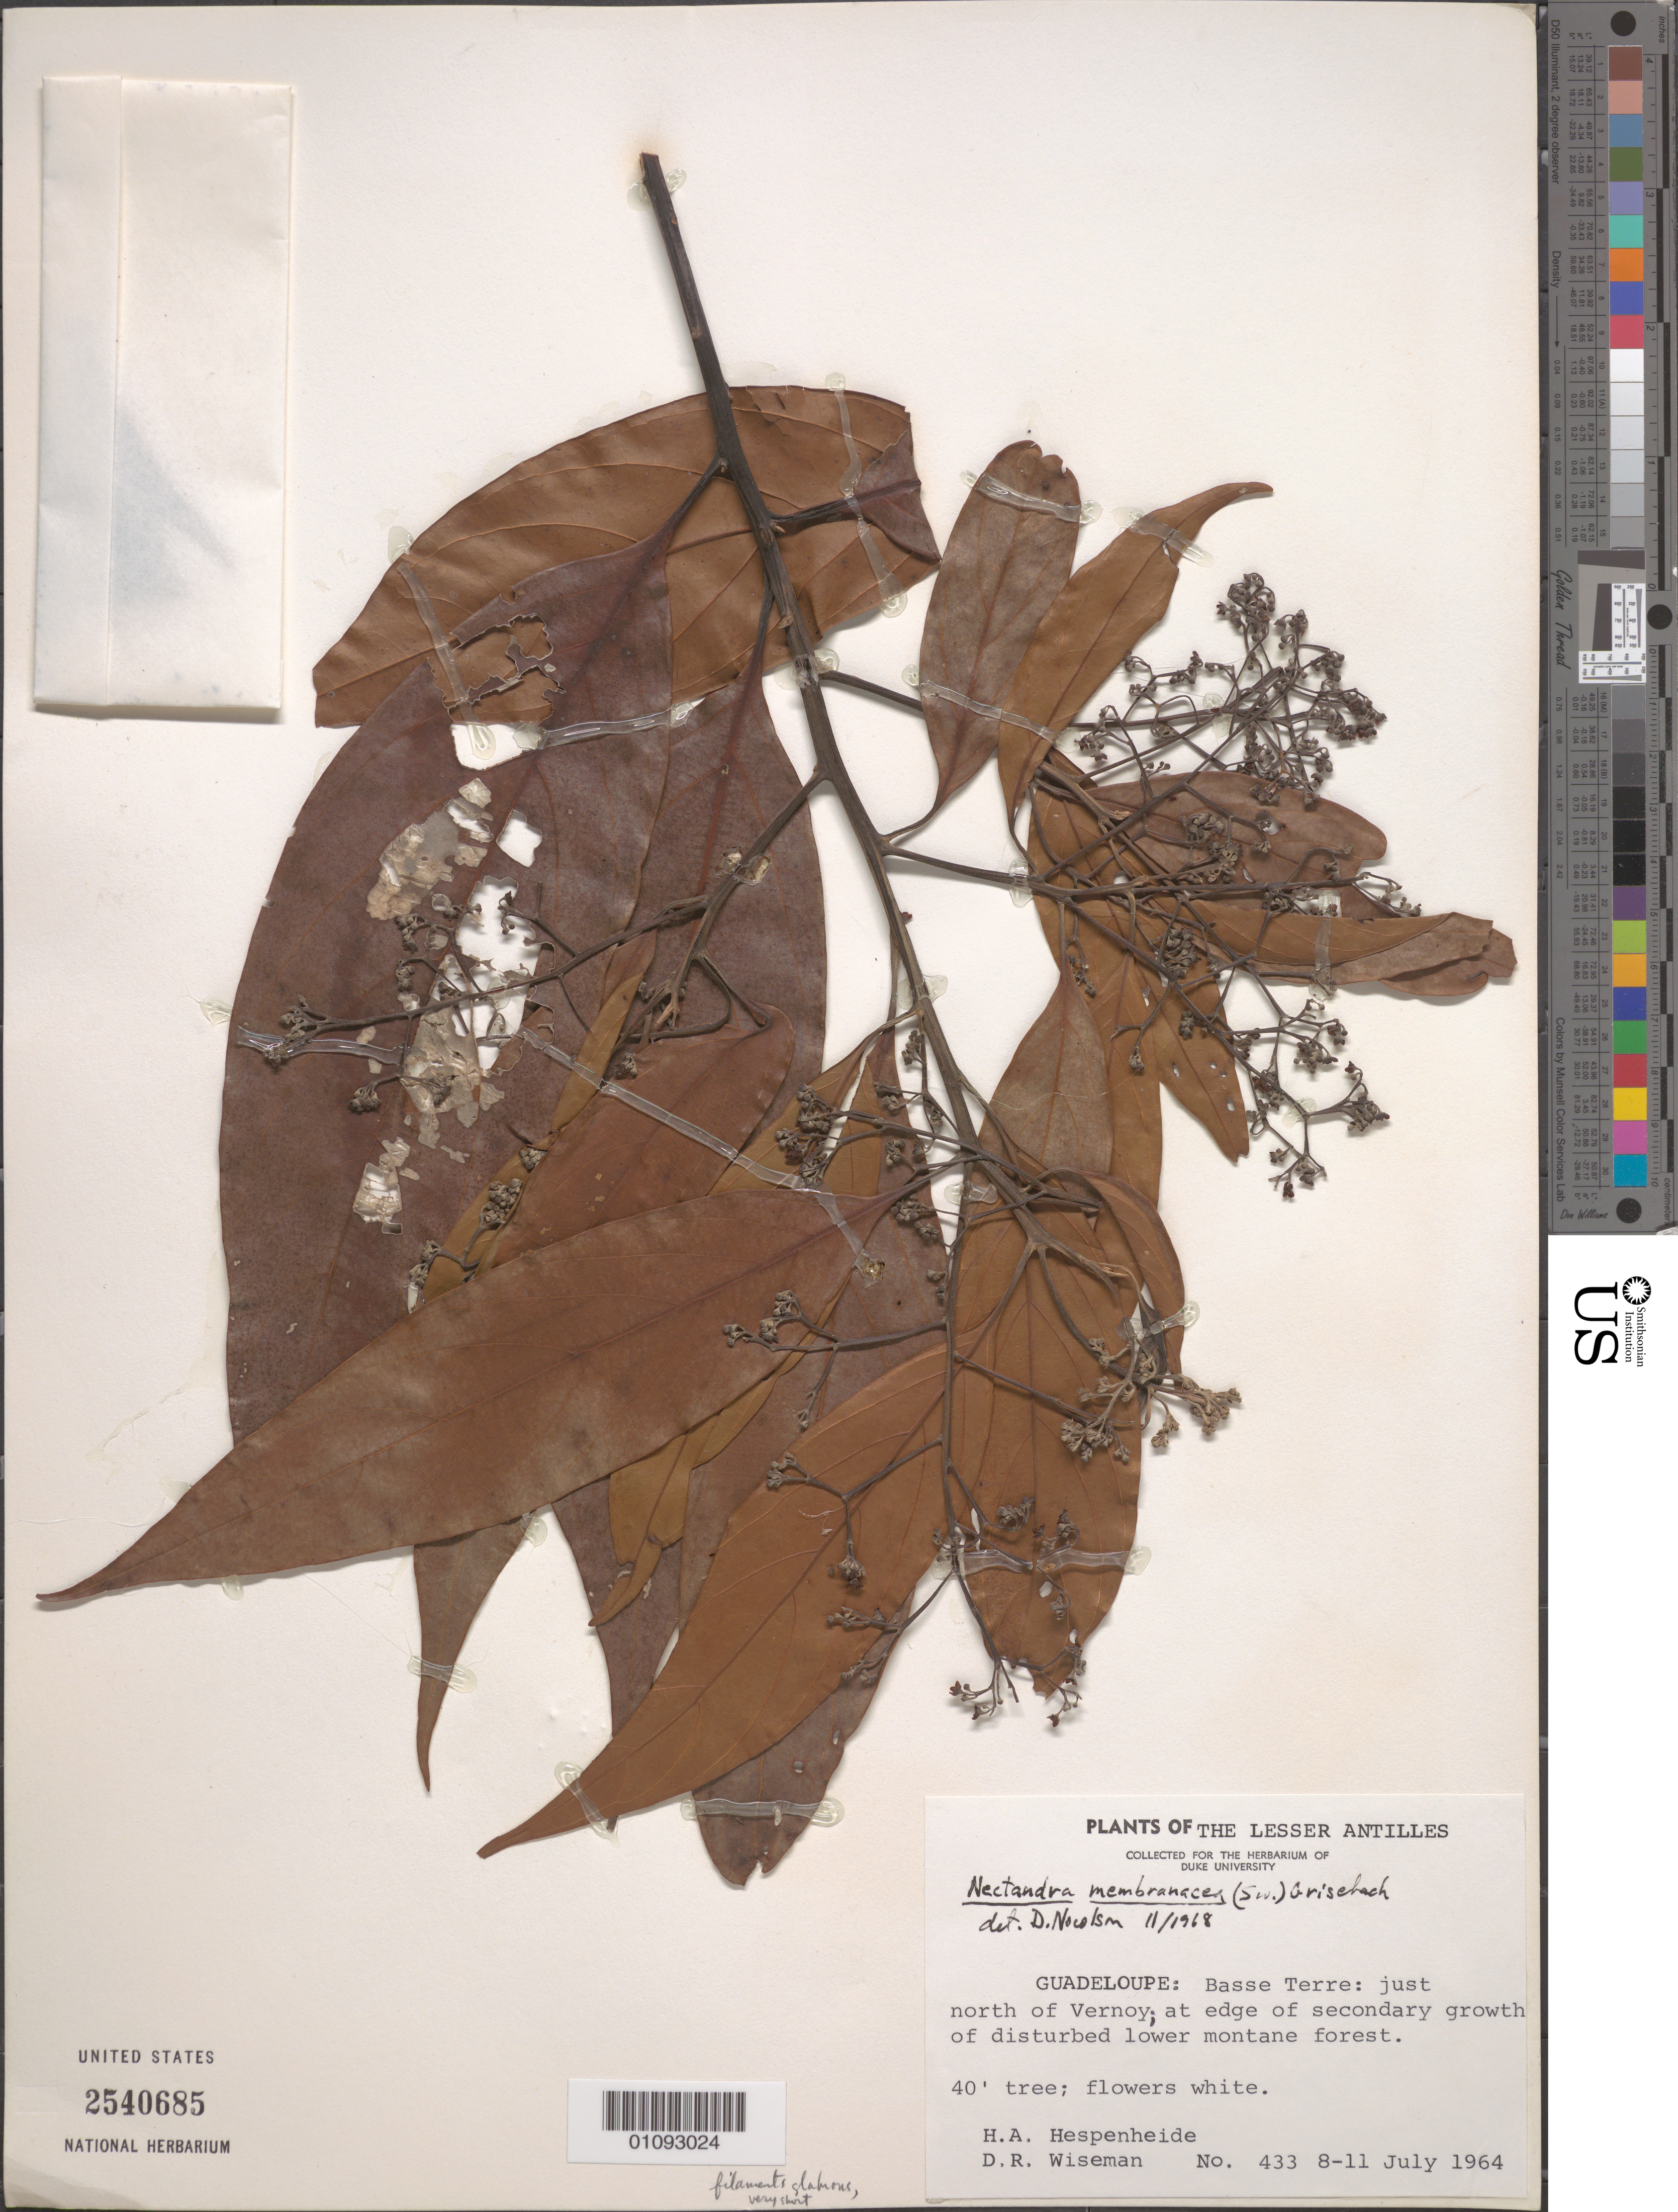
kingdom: Plantae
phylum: Tracheophyta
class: Magnoliopsida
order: Laurales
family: Lauraceae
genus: Nectandra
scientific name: Nectandra membranacea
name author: (Sw.) Griseb.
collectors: H. A. Hespenheide & D. R. Wiseman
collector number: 433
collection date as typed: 08 Jul 1964 to 11 Jul 1964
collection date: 1964-07-08/1964-07-11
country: Guadeloupe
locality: N of Vernoy, Basse Terre.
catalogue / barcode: US 2540685